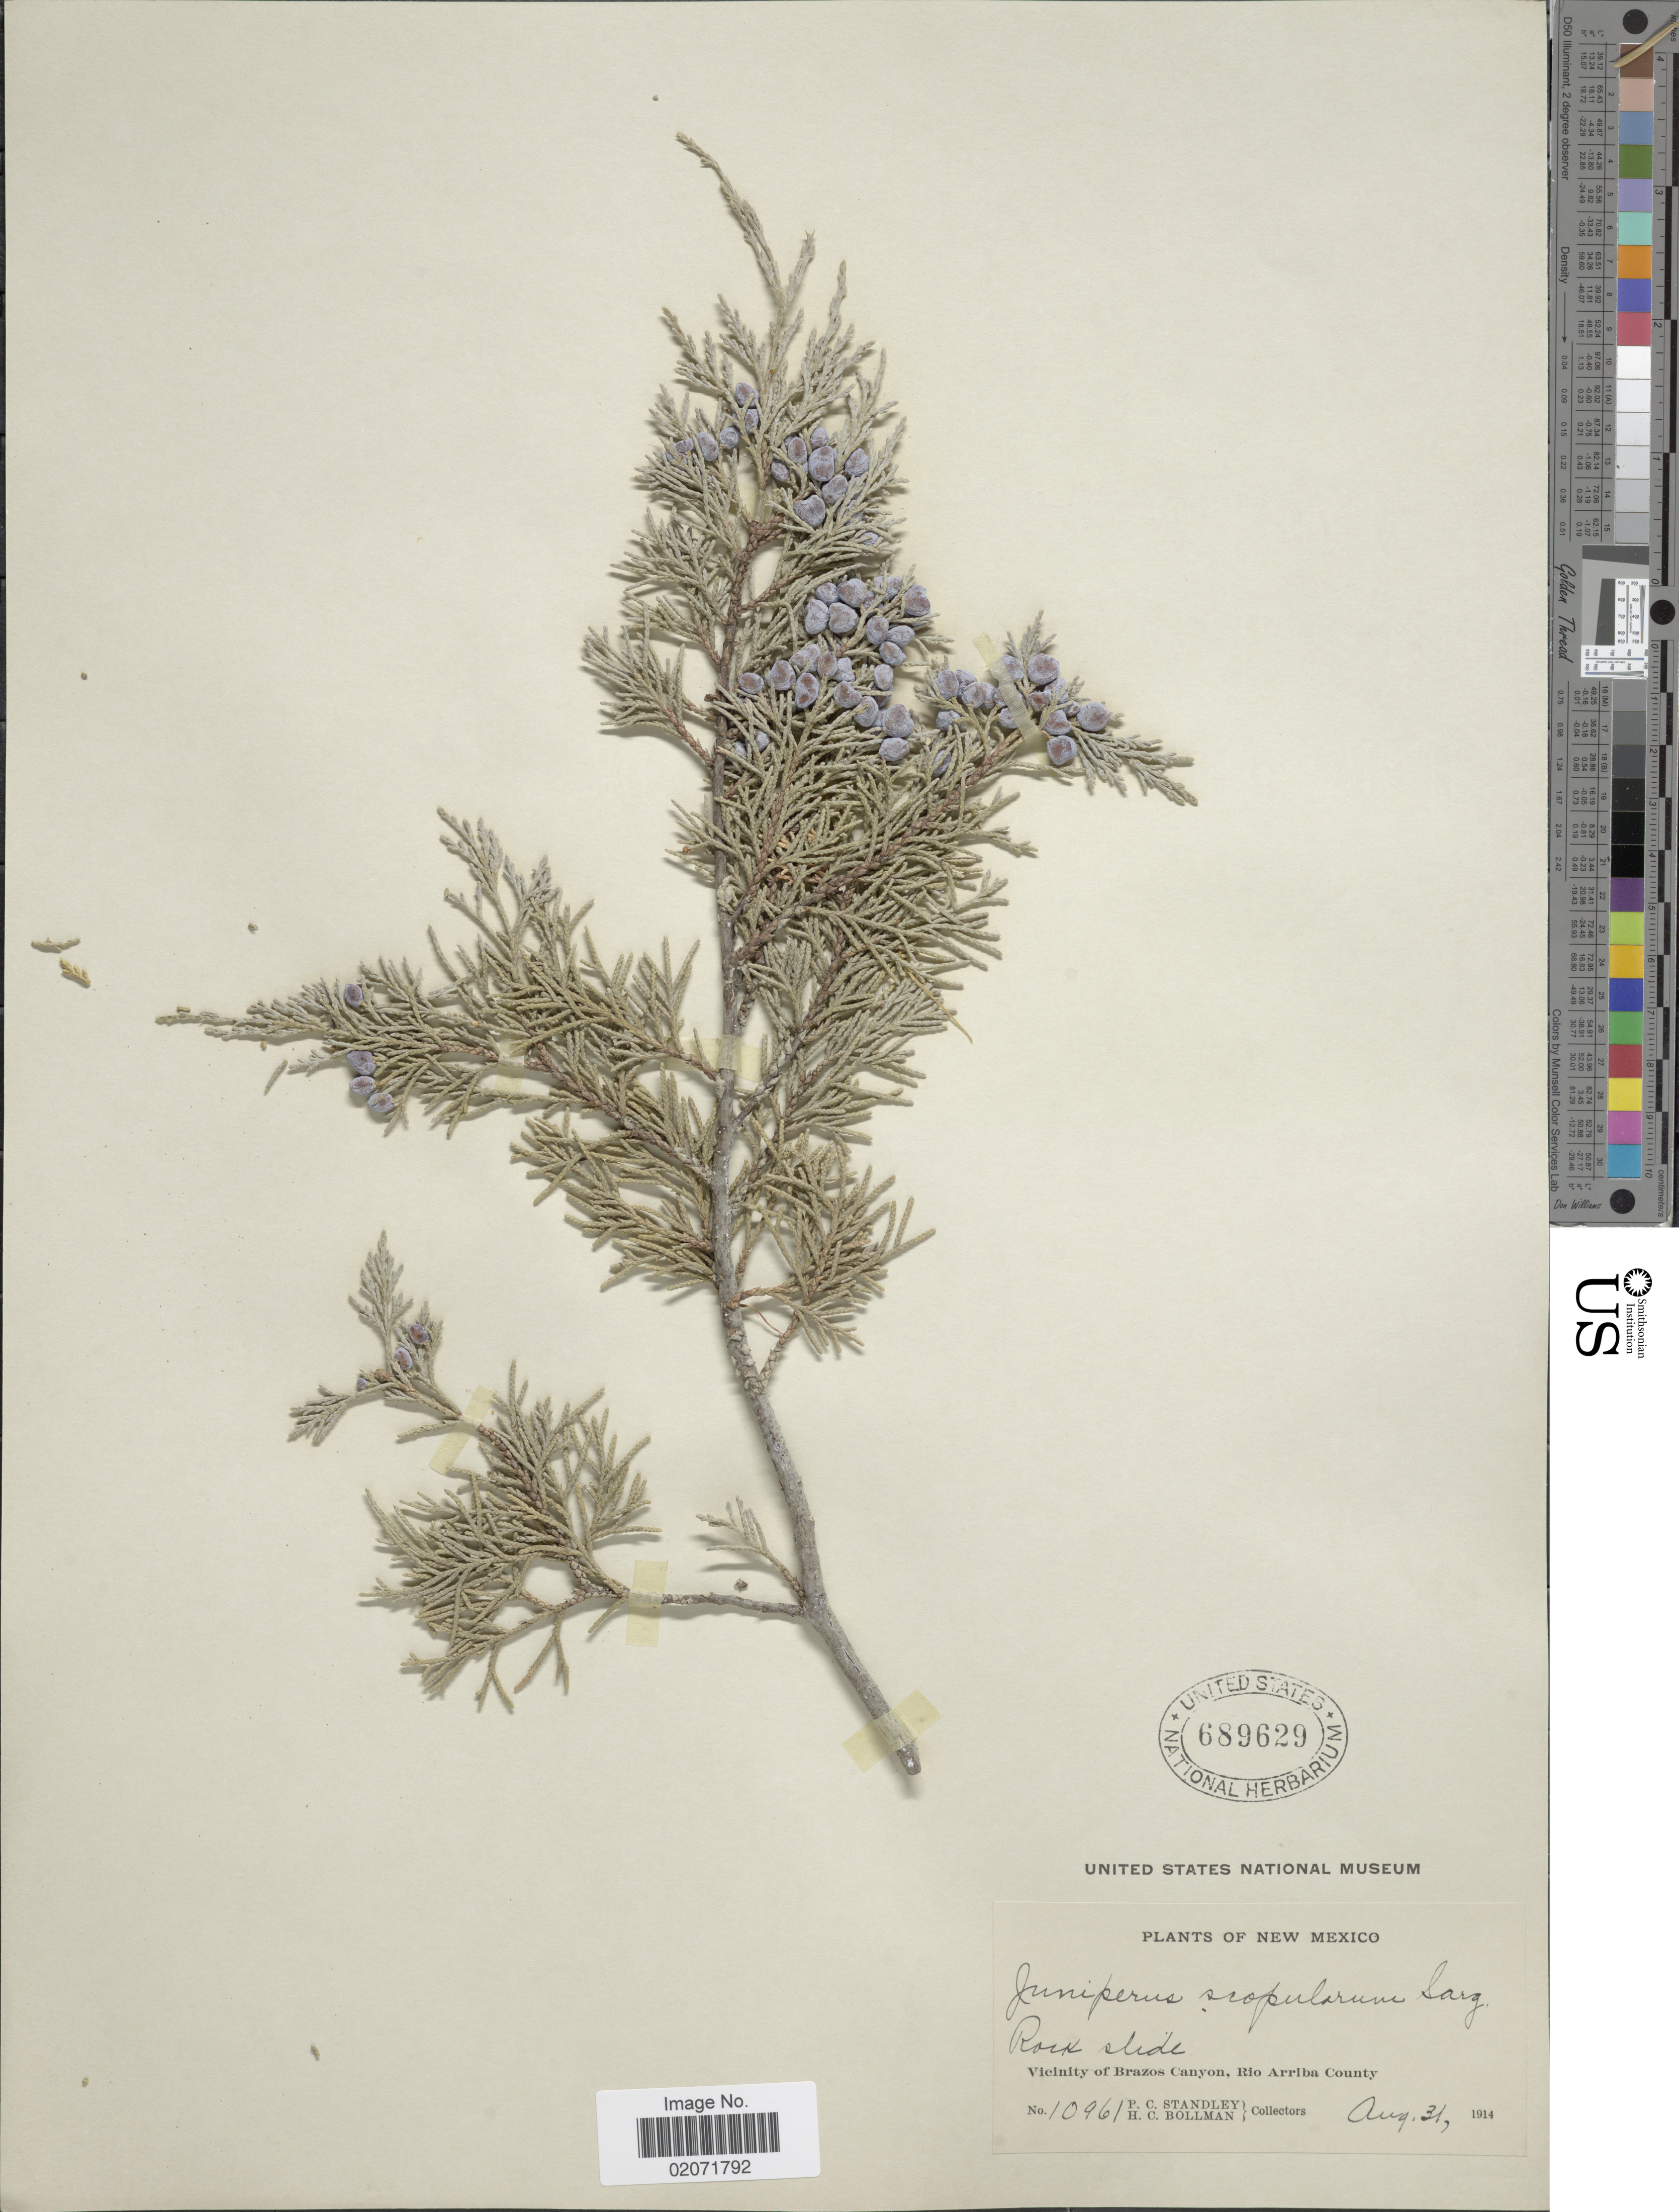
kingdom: Plantae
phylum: Tracheophyta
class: Pinopsida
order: Pinales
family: Cupressaceae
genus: Juniperus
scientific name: Juniperus scopulorum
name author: Sarg.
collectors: P. C. Standley & H. C. Bollman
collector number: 10961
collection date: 1914-08-31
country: United States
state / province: New Mexico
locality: Rock slide, Vicinity of Brazos Canyon, Rio Arriba County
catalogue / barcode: US 689629